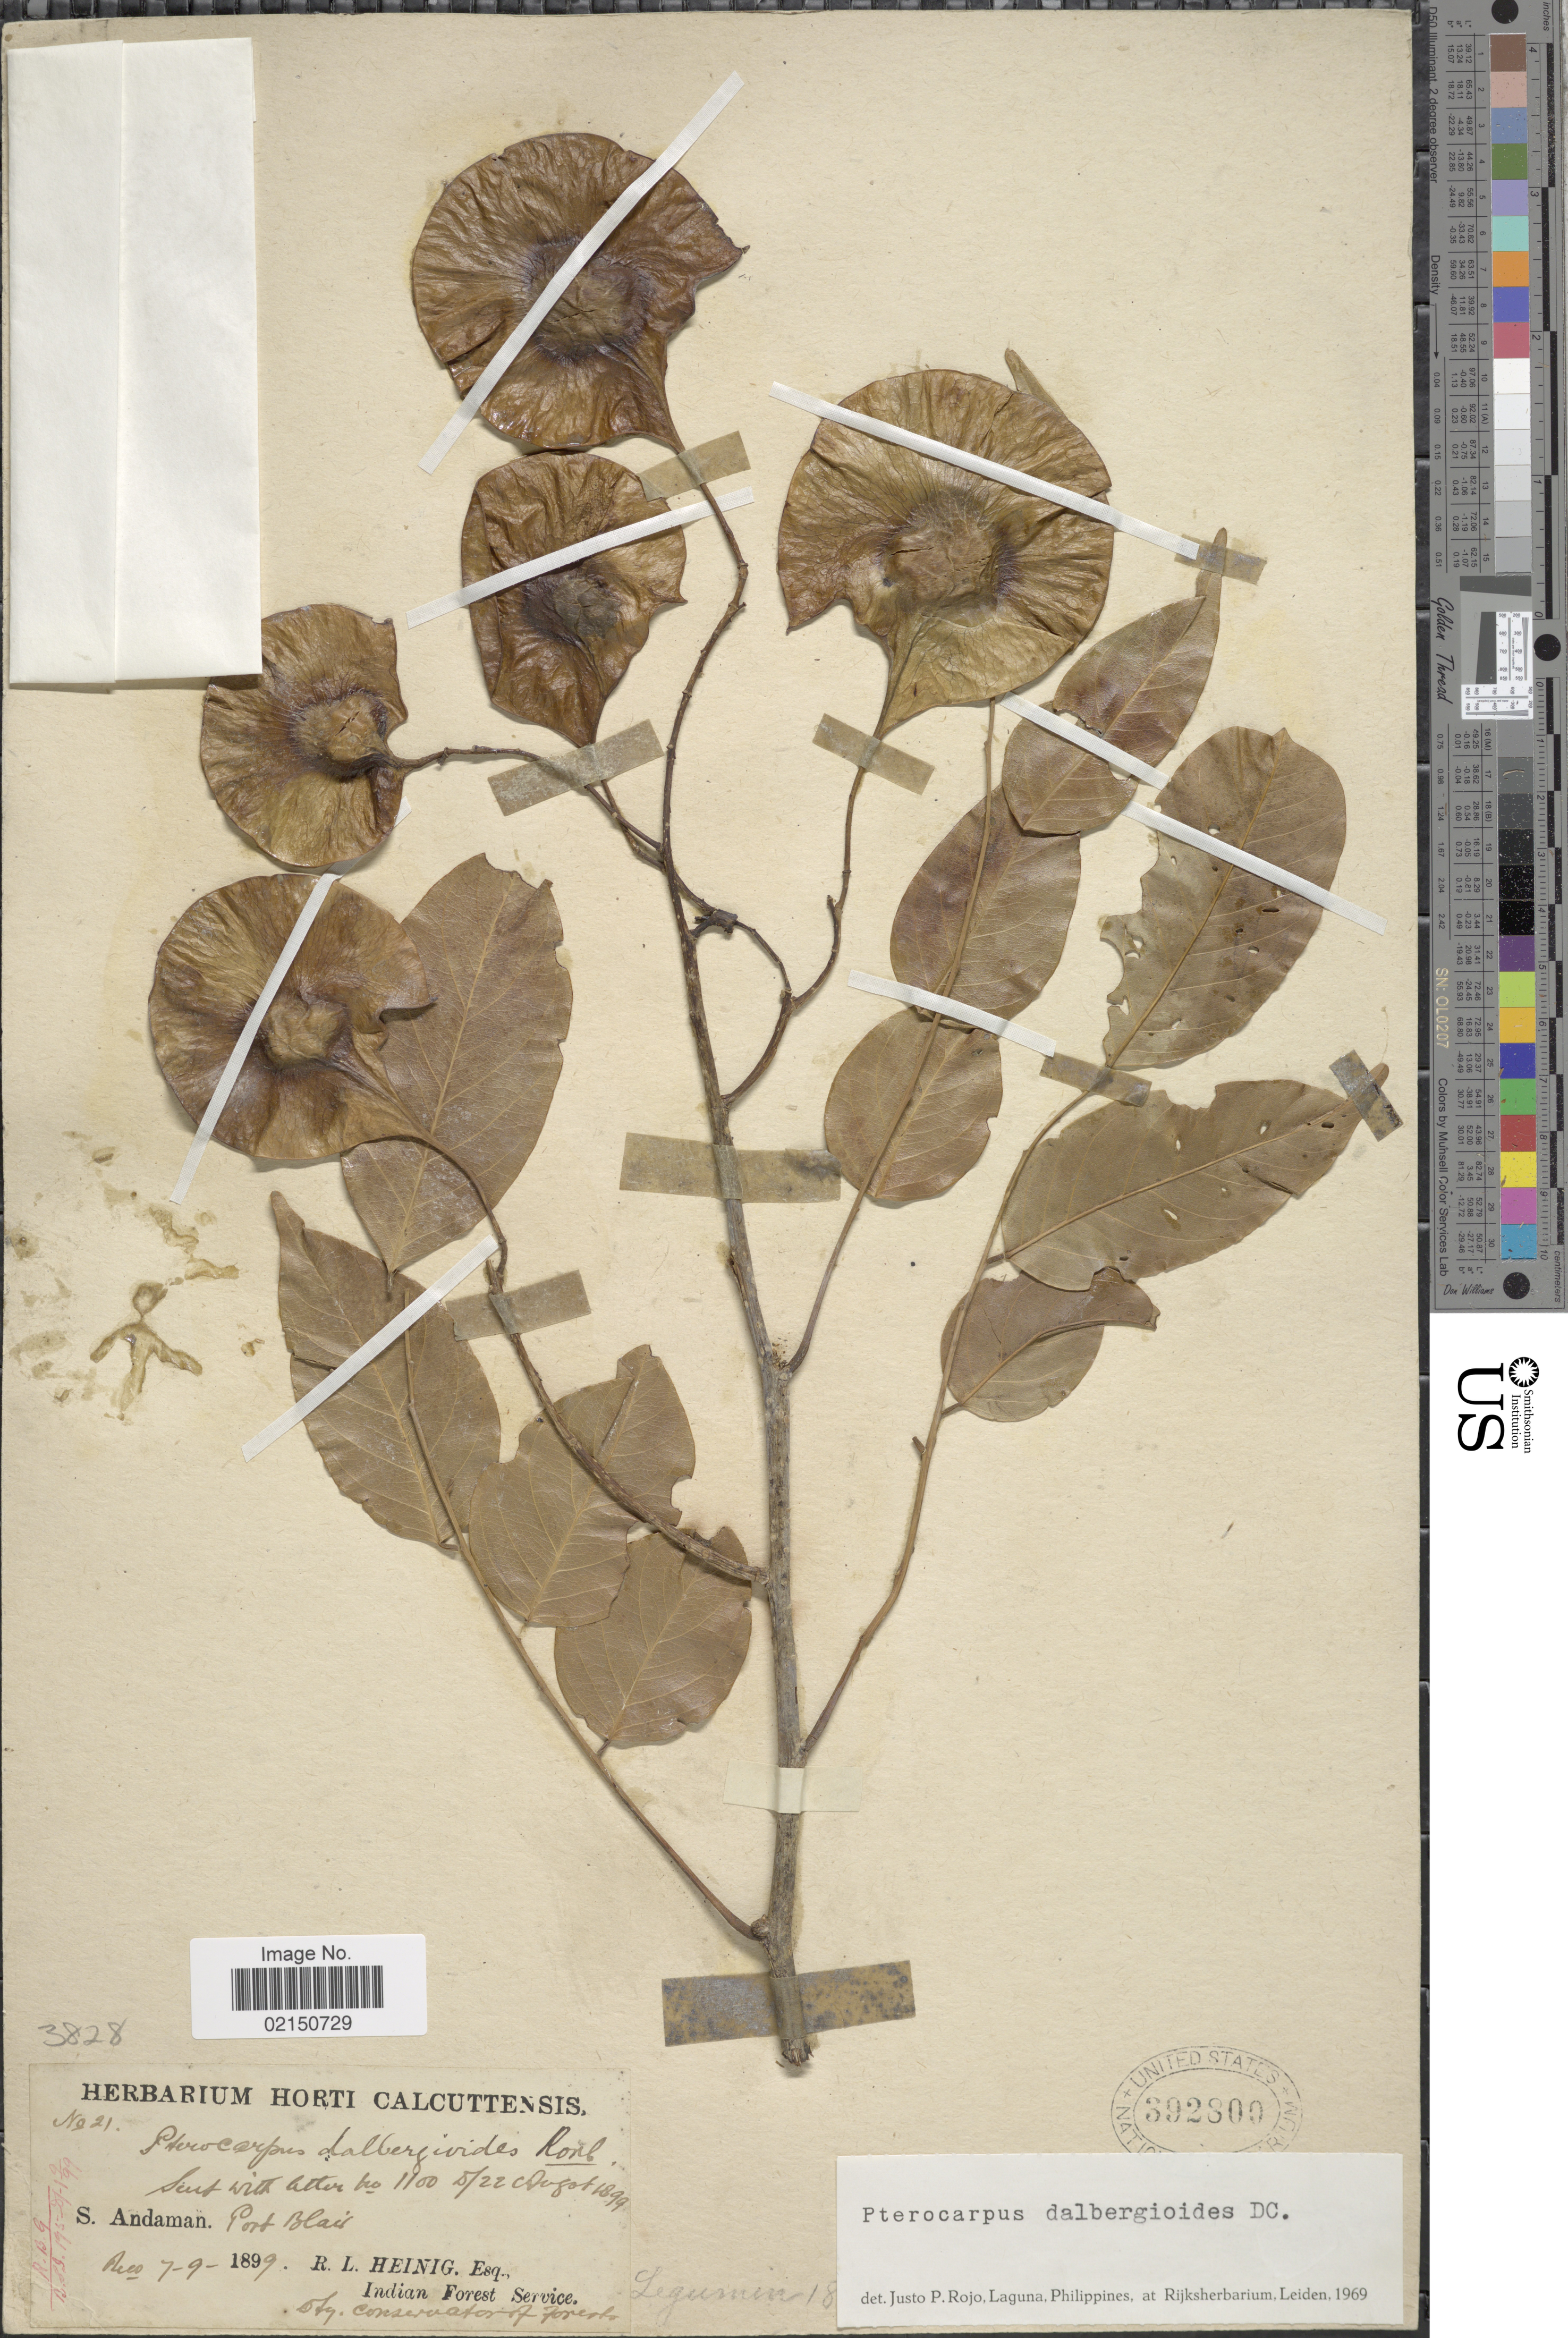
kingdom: Plantae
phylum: Tracheophyta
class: Magnoliopsida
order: Fabales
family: Fabaceae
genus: Pterocarpus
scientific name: Pterocarpus dalbergioides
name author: Roxb. ex DC.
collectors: R. Heinig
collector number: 21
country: India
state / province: Andaman and Nicobar Islands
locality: S. Andaman. Port Blair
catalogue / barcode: US 392800